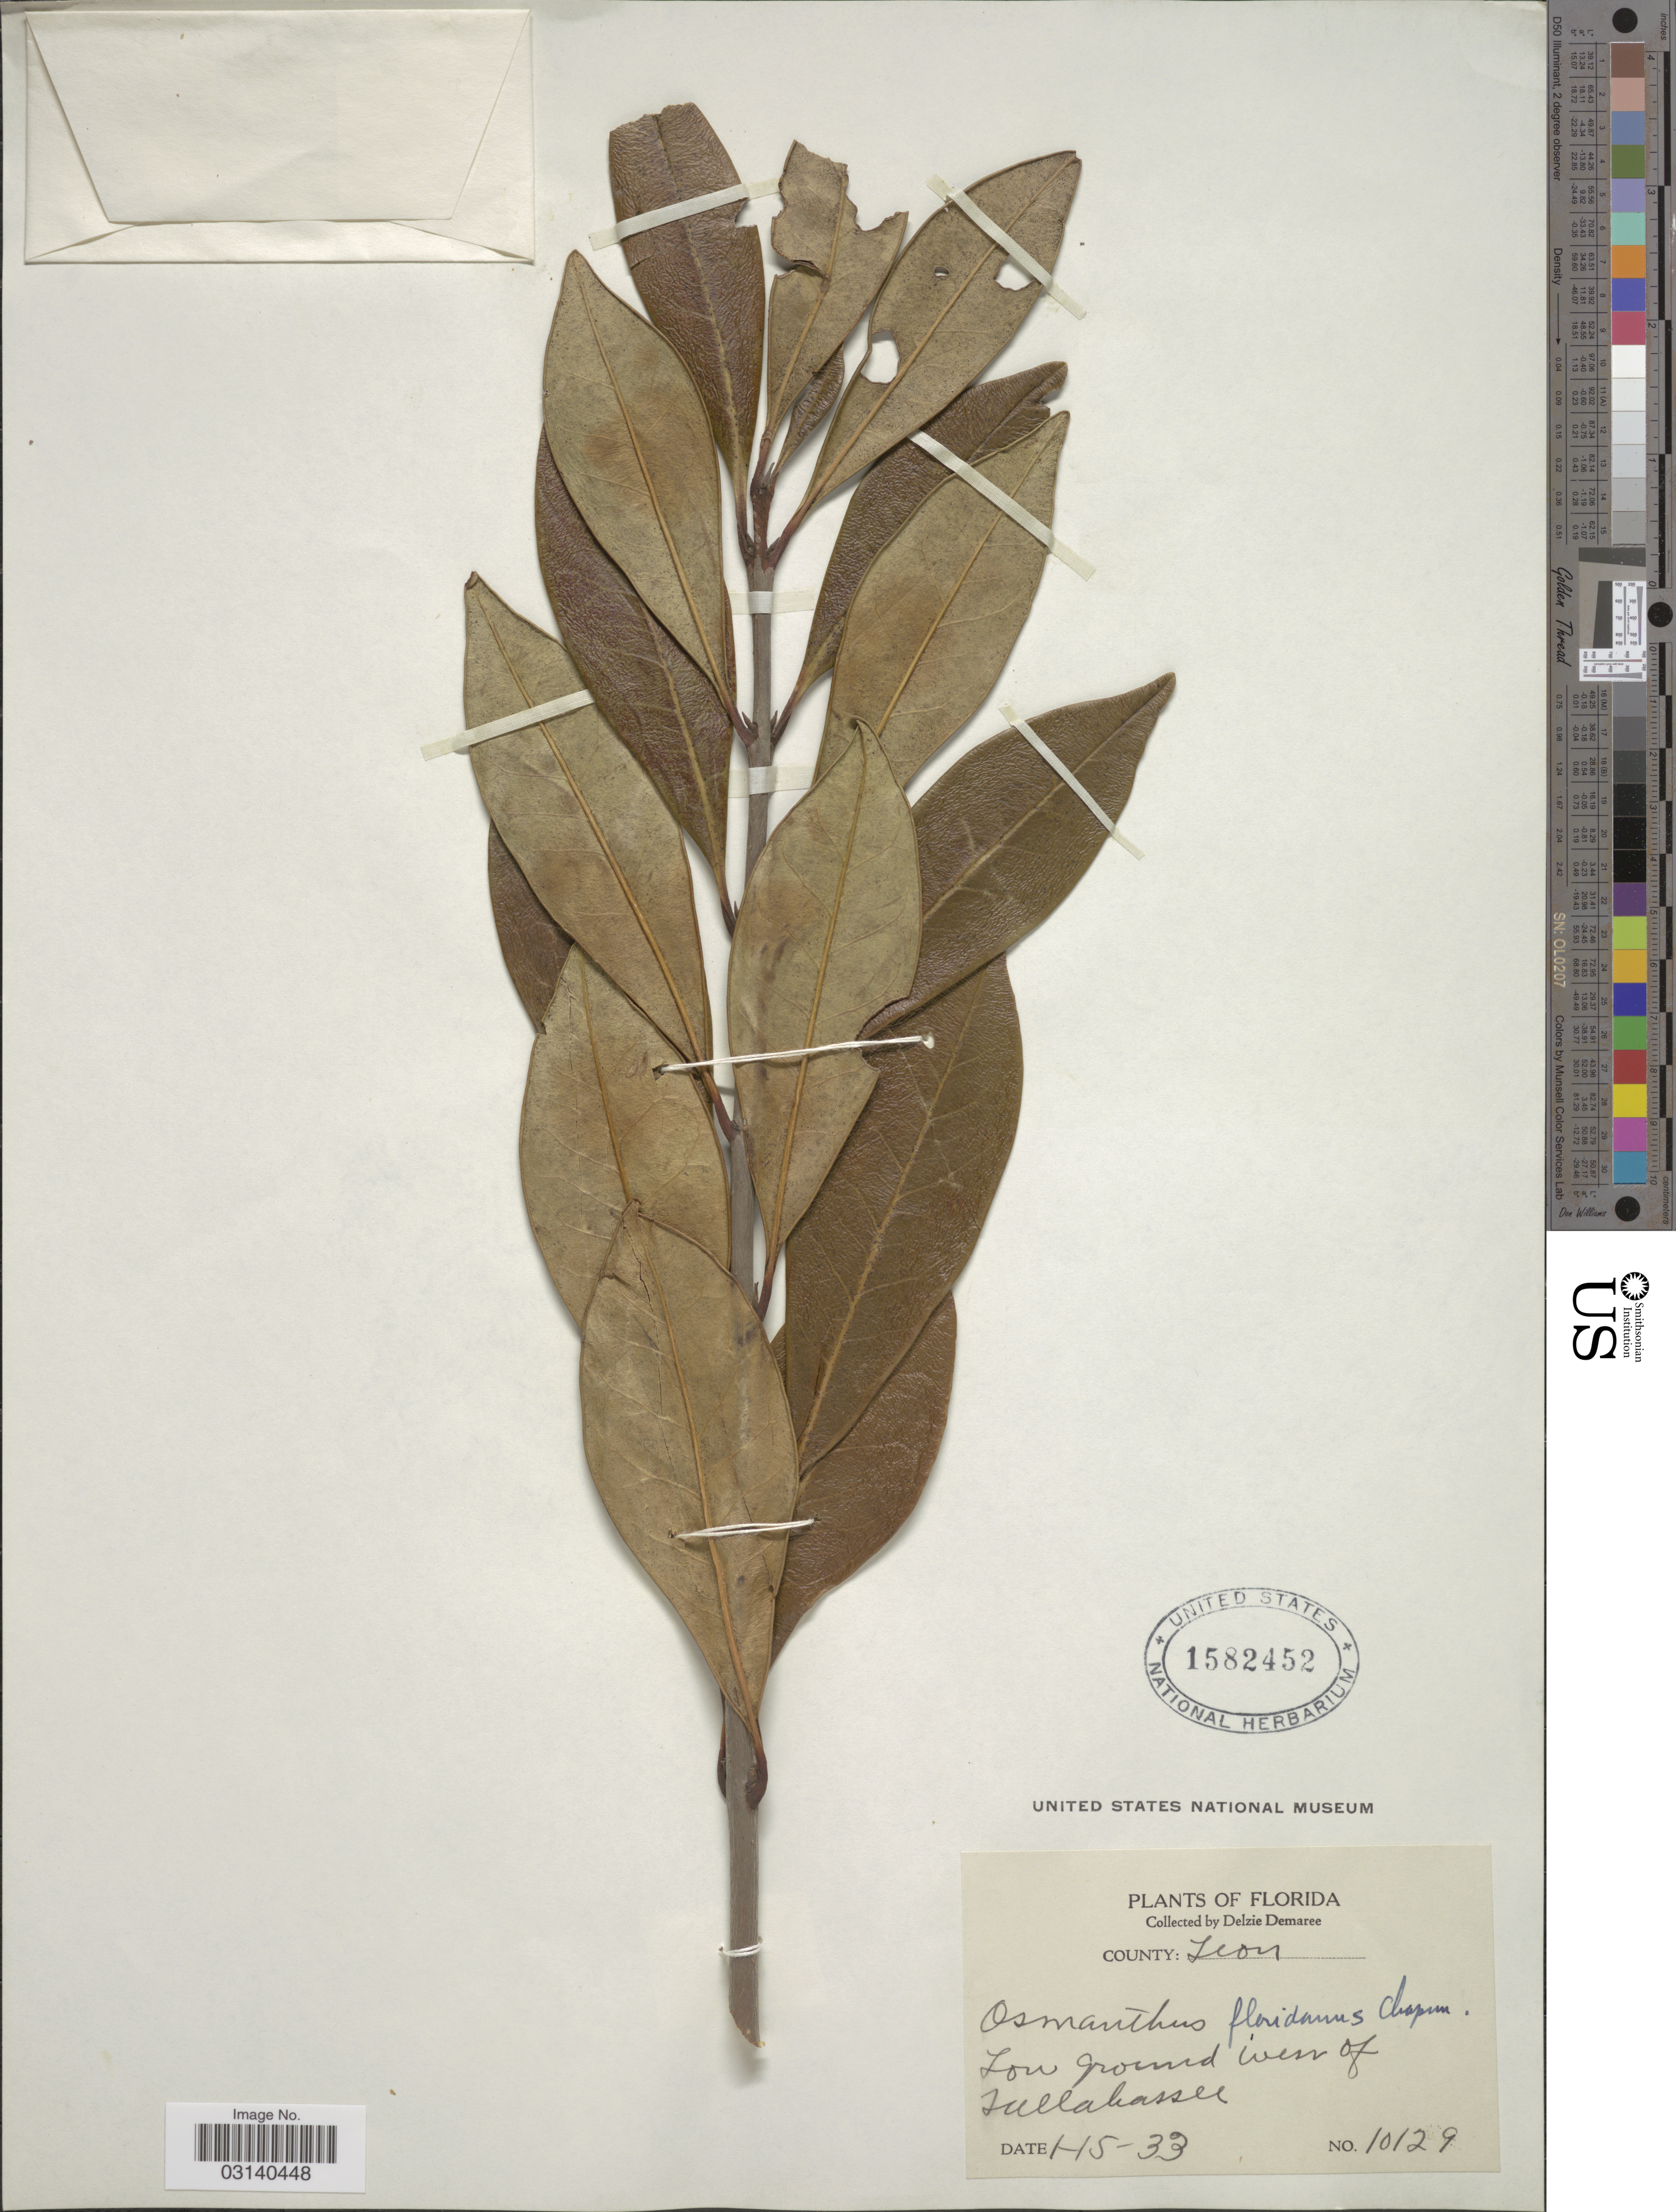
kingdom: Plantae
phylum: Tracheophyta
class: Magnoliopsida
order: Lamiales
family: Oleaceae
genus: Osmanthus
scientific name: Osmanthus floridanus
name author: Chapm.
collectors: D. Damaree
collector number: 10129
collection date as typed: Transcribed d/m/y: 15/1/33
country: United States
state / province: Florida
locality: County: Leon, Low ground west of Tullahassee.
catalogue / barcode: US 1582452